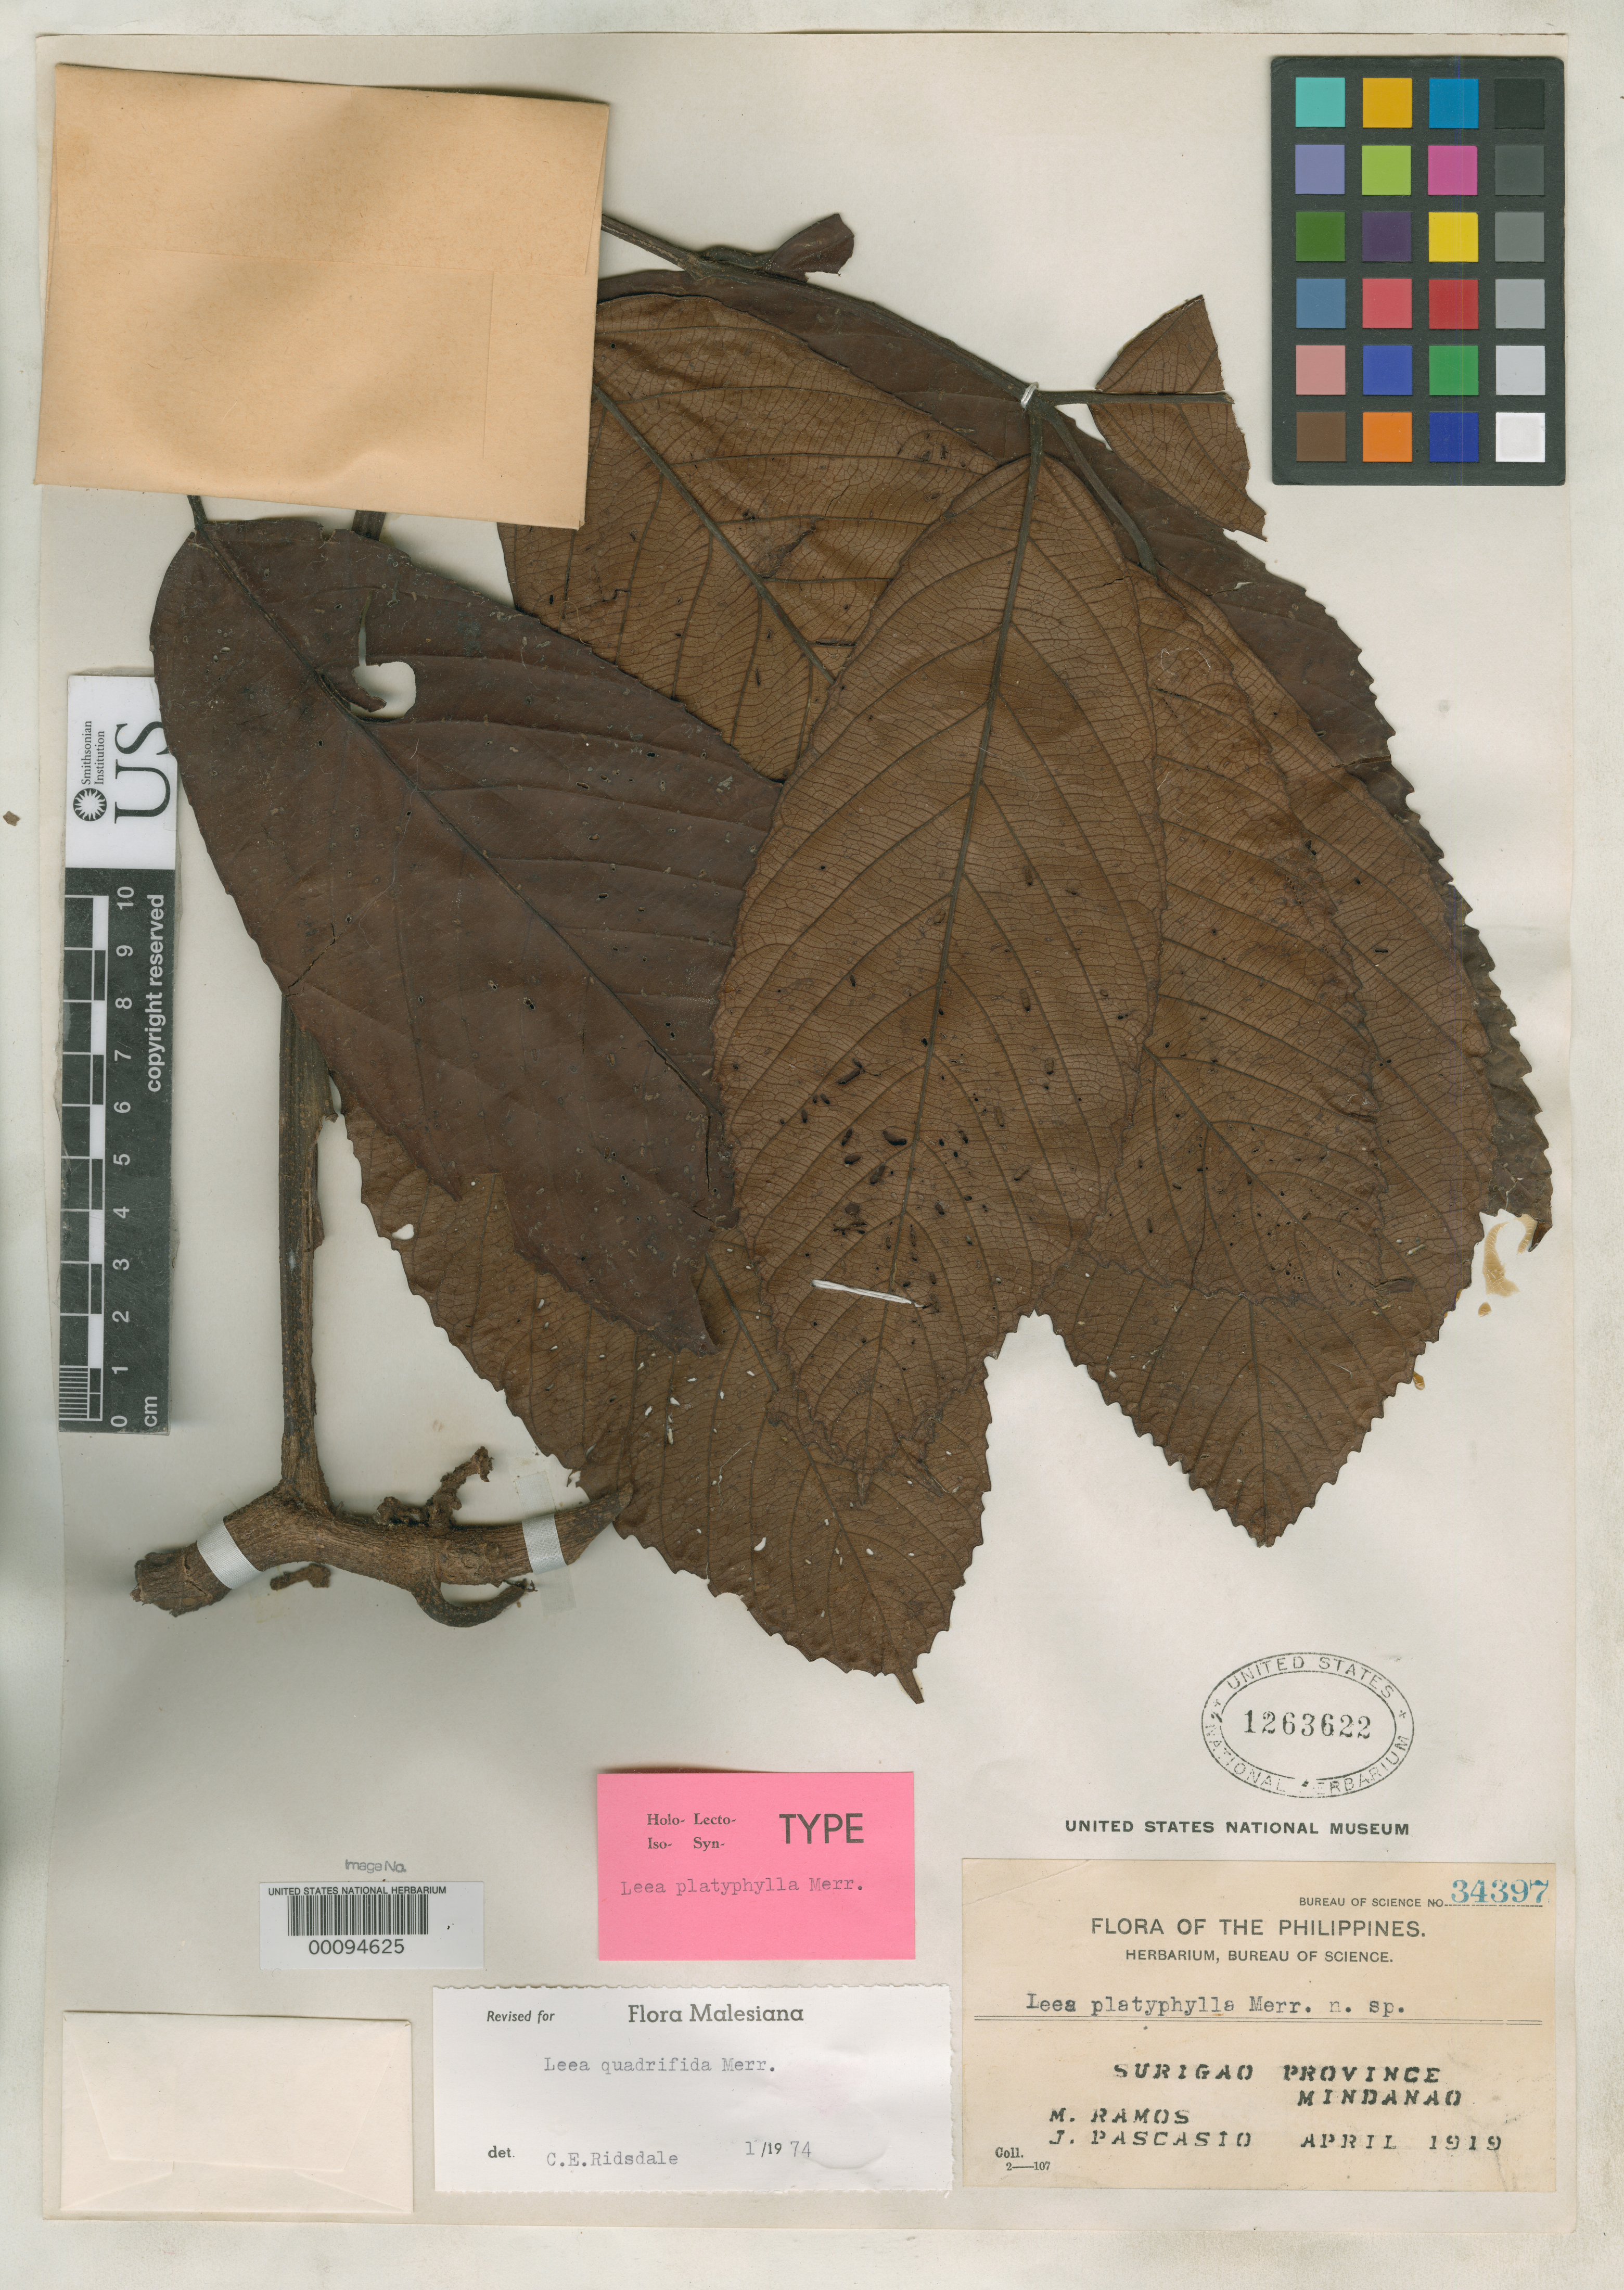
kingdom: Plantae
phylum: Tracheophyta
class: Magnoliopsida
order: Vitales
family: Vitaceae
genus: Leea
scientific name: Leea platyphylla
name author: Merr.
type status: Isotype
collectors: M. Ramos & J. Pascasio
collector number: Bur. Sci. 34397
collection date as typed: Apr 1917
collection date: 1917-04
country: Philippines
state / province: Caraga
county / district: Surigao del Norte / Surigao del Sur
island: Mindanao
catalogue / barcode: US 1263622